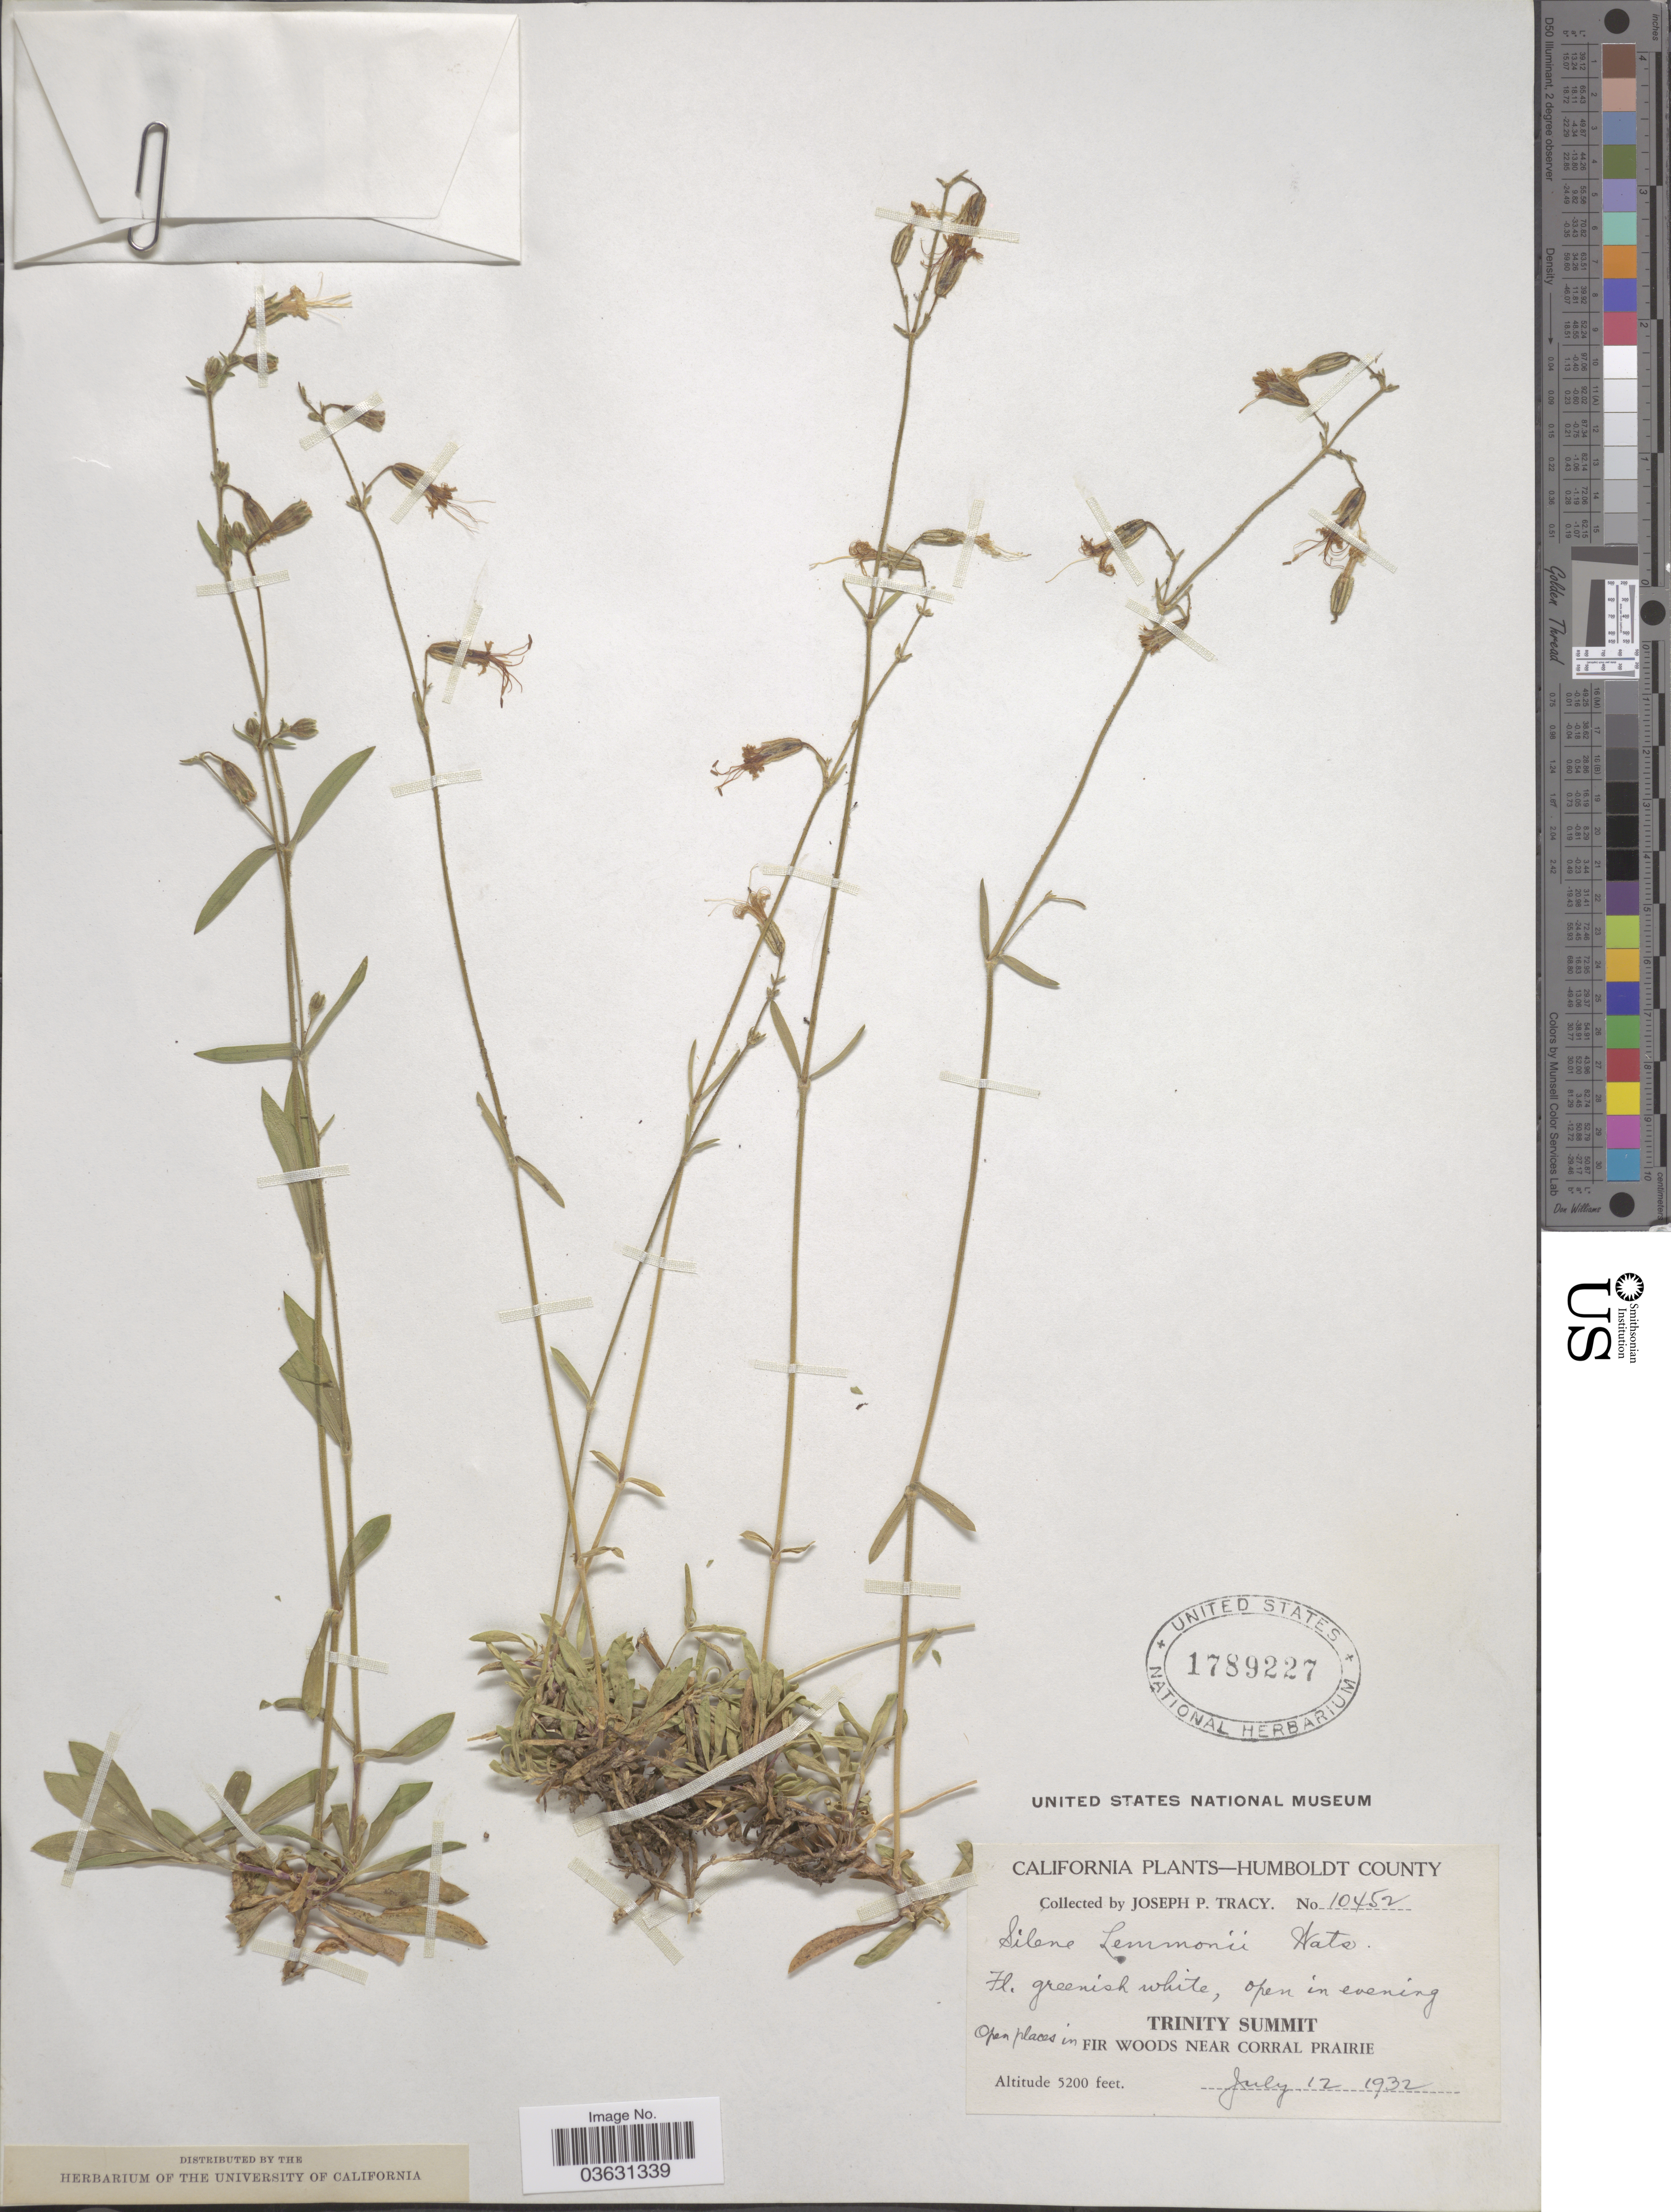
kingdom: Plantae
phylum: Tracheophyta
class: Magnoliopsida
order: Caryophyllales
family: Caryophyllaceae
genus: Silene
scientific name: Silene lemmonii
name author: S. Watson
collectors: J. Tracy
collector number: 10452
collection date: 1932-07-12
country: United States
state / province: California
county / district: Humboldt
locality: Humboldt County. Trinity Summit. Fir woods near Corral Prairie.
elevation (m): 1585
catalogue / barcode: US 1789227